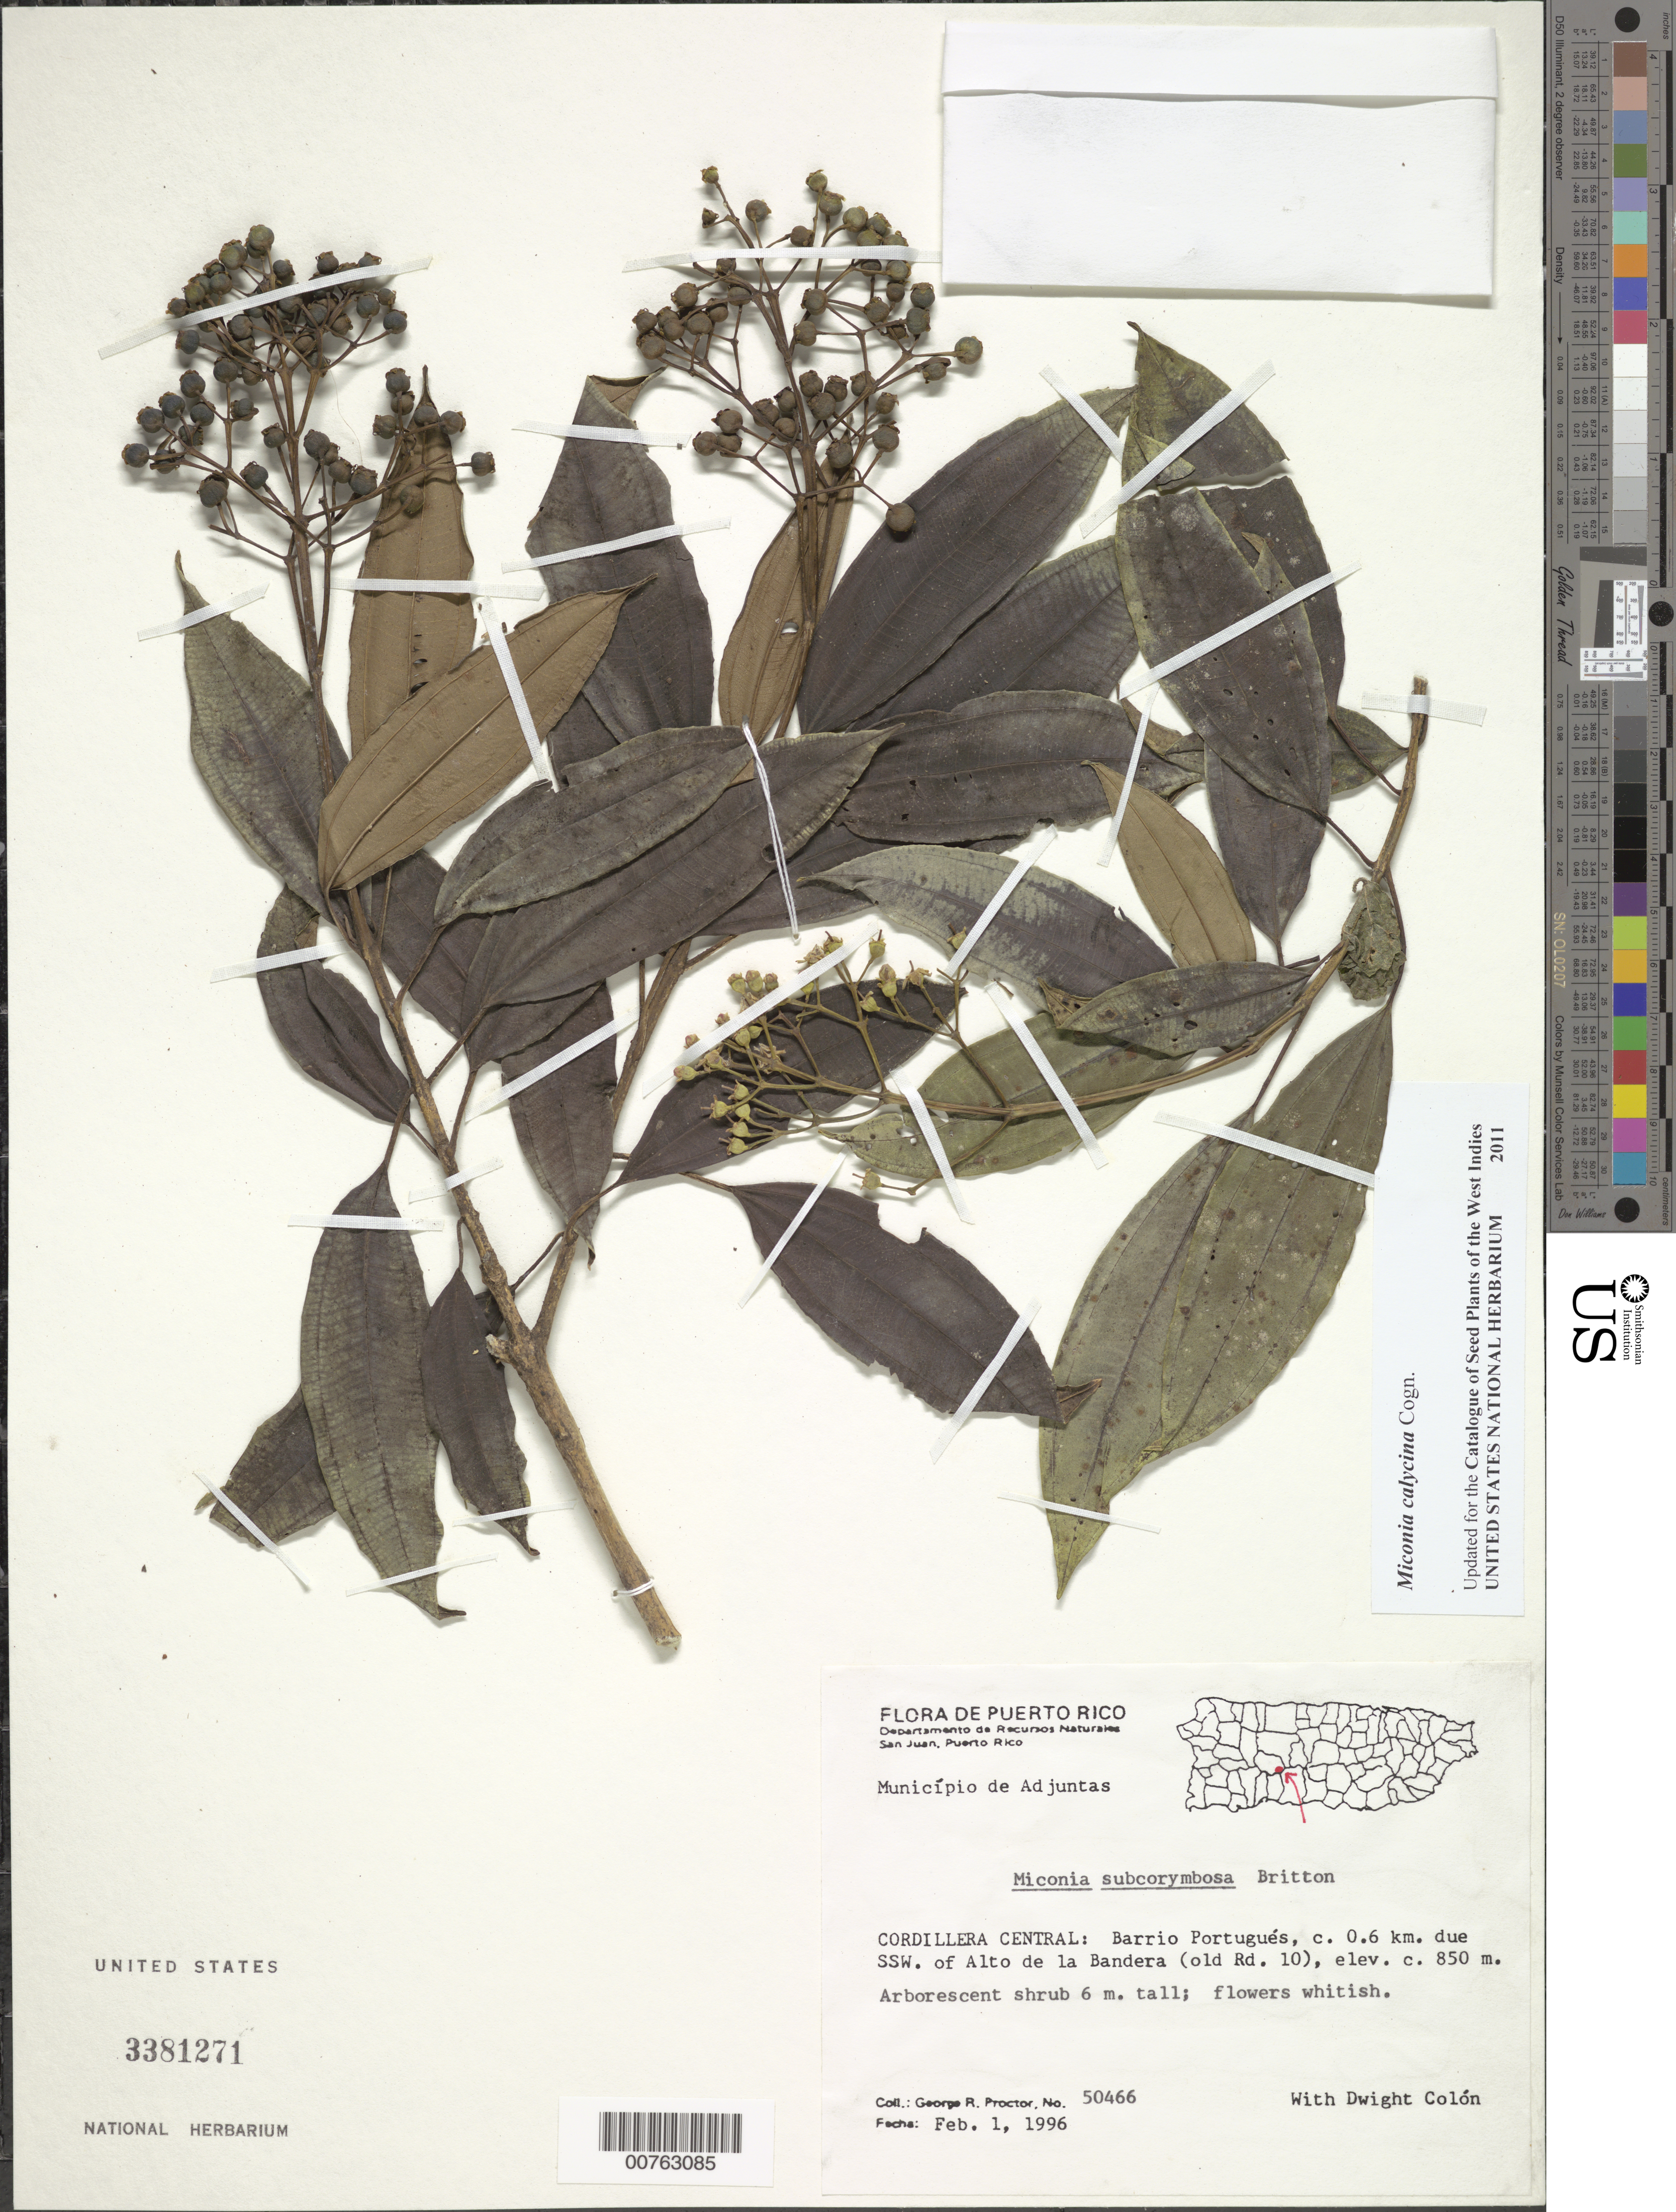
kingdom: Plantae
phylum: Tracheophyta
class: Magnoliopsida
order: Myrtales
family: Melastomataceae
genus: Miconia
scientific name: Miconia calycina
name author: Cogn.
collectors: G. R. Proctor & D. Colón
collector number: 50466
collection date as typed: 01 Feb 1996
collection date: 1996-02-01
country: Puerto Rico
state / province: Adjuntas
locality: Municipio de Adjuntas. Cordillera Central: Barrio Portugués, ca. 0.6 km due SSW of Alto de la Bandera (old Rd. 10)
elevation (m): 850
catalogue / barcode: US 3381271